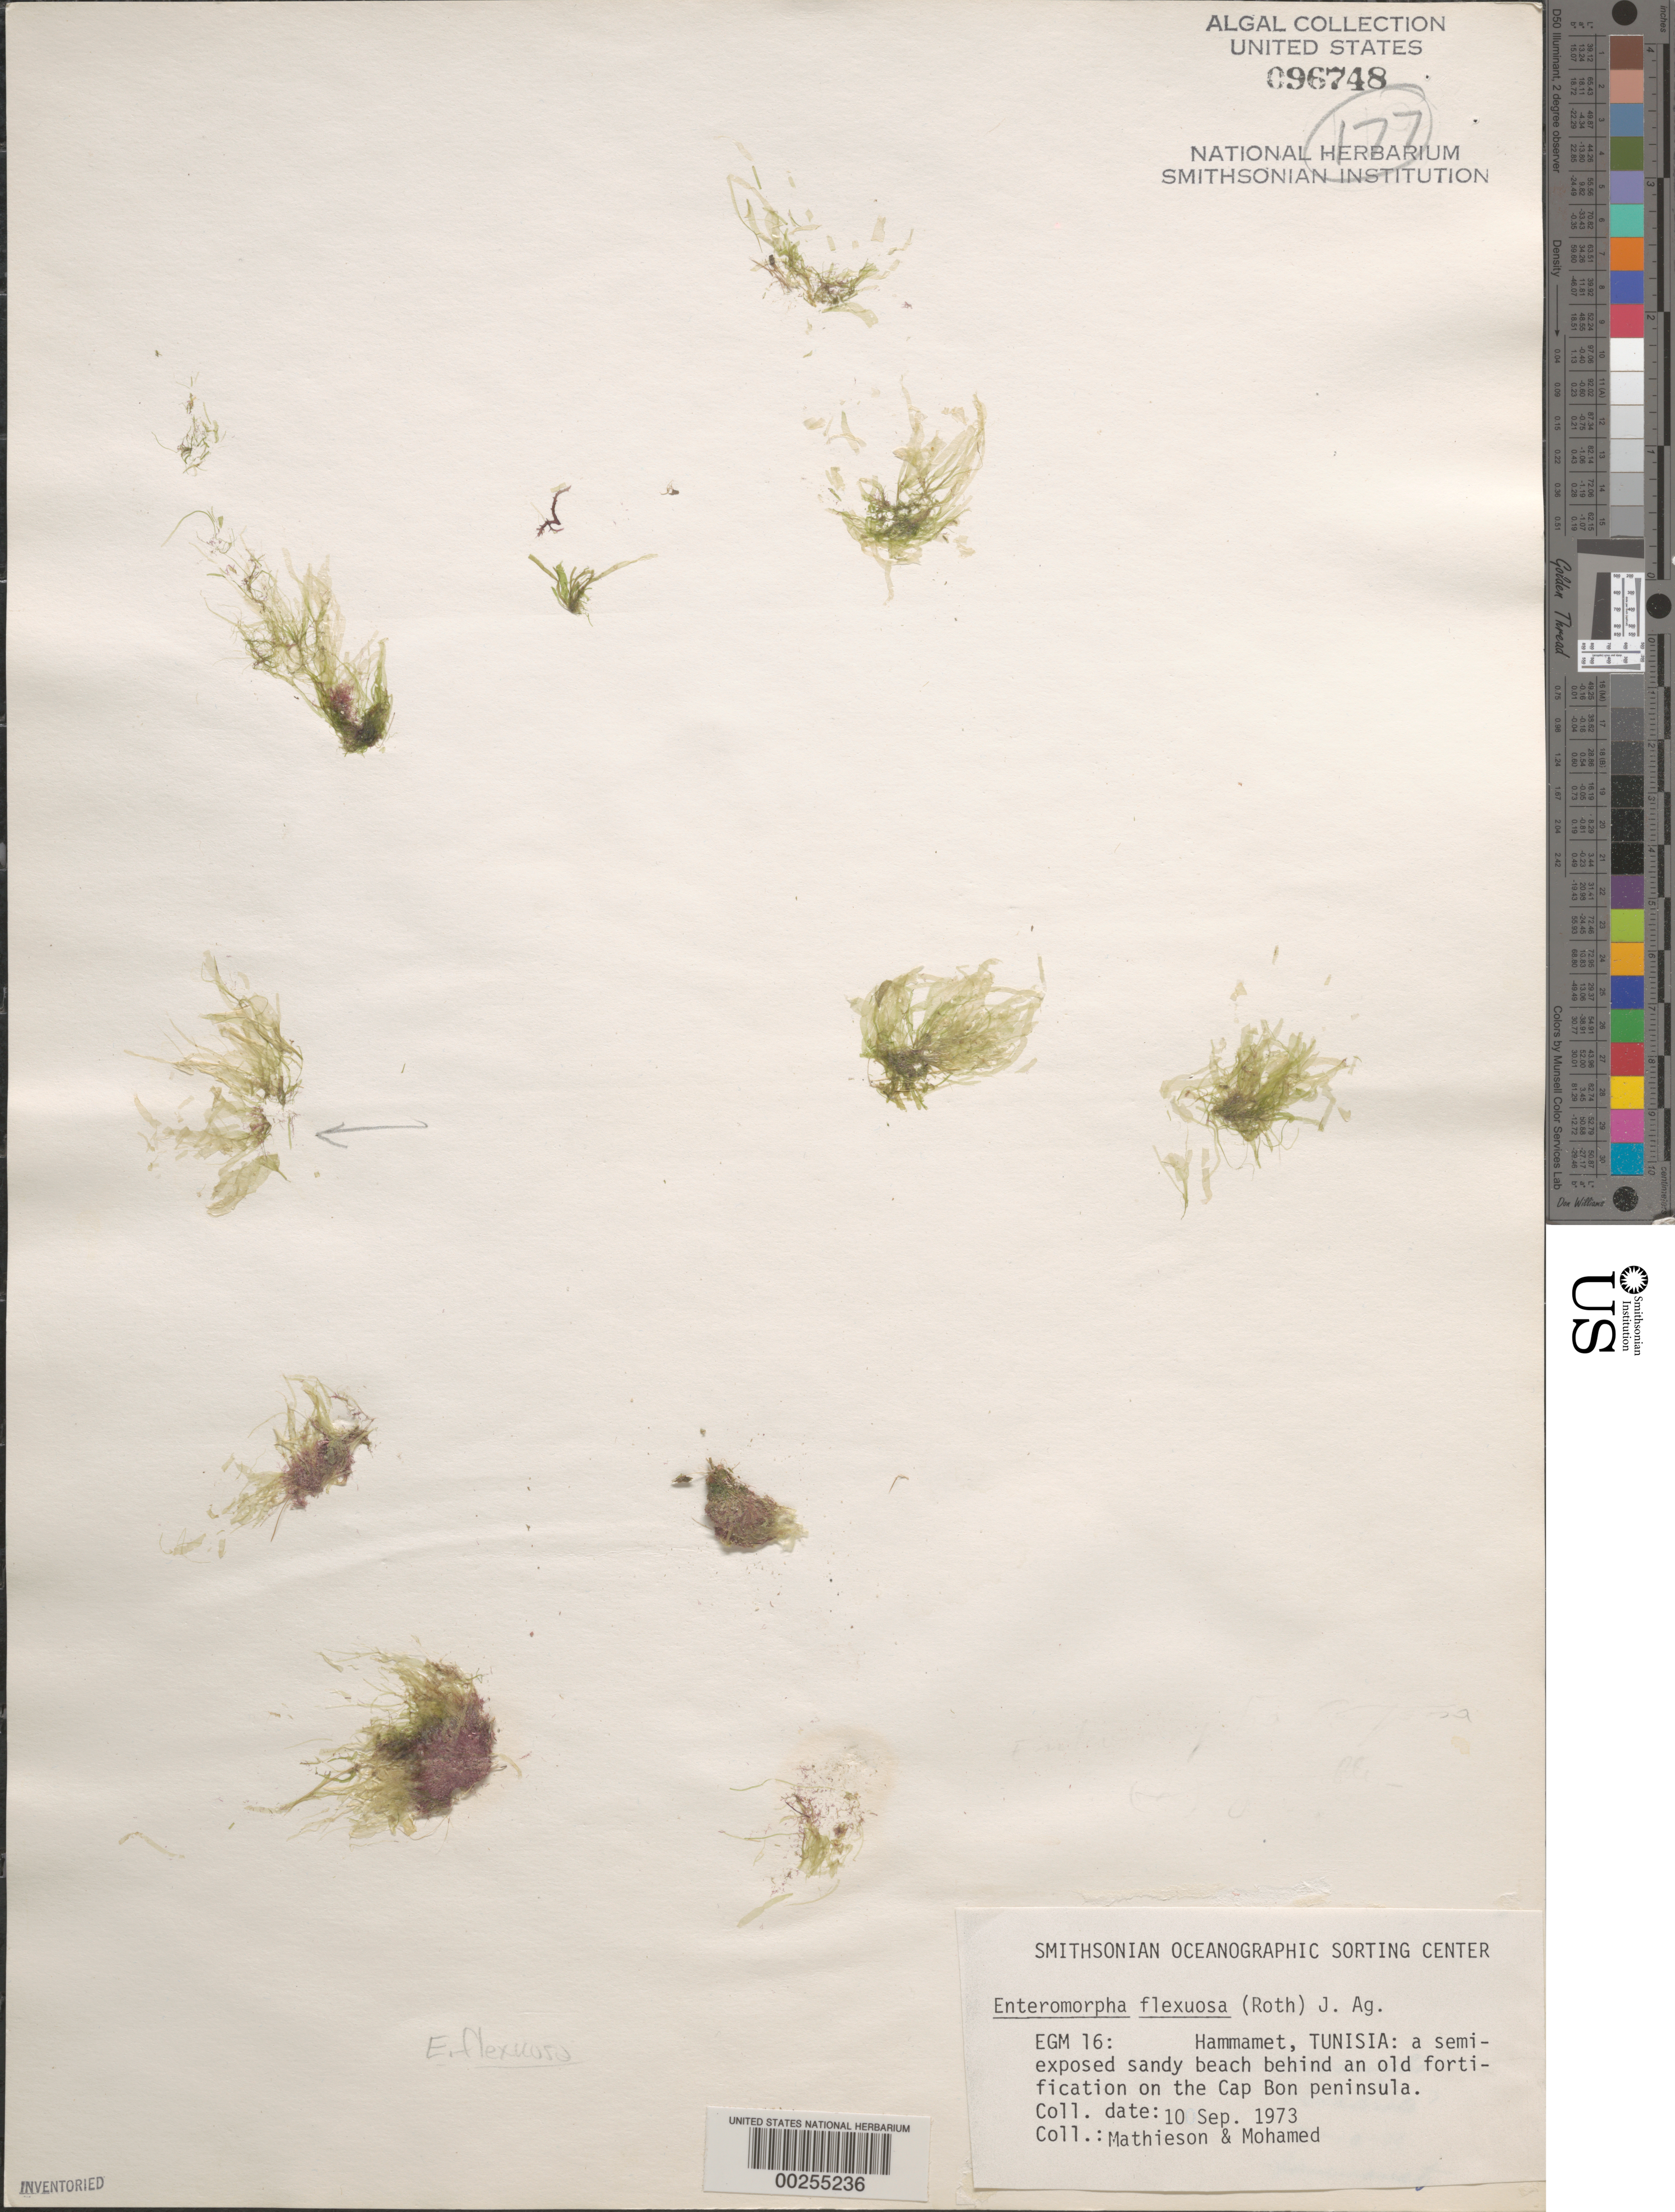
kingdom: Plantae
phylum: Chlorophyta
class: Ulvophyceae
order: Ulvales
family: Ulvaceae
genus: Enteromorpha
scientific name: Enteromorpha flexuosa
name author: (Wulfen) J. Agardh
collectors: R. Mathieson & -. Mohamed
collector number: EGM 16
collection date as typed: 10 Sep 1973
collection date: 1973-09-10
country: Tunisia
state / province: Nabeul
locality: Hammamet, Cap Bon Peninsula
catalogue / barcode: US 96748